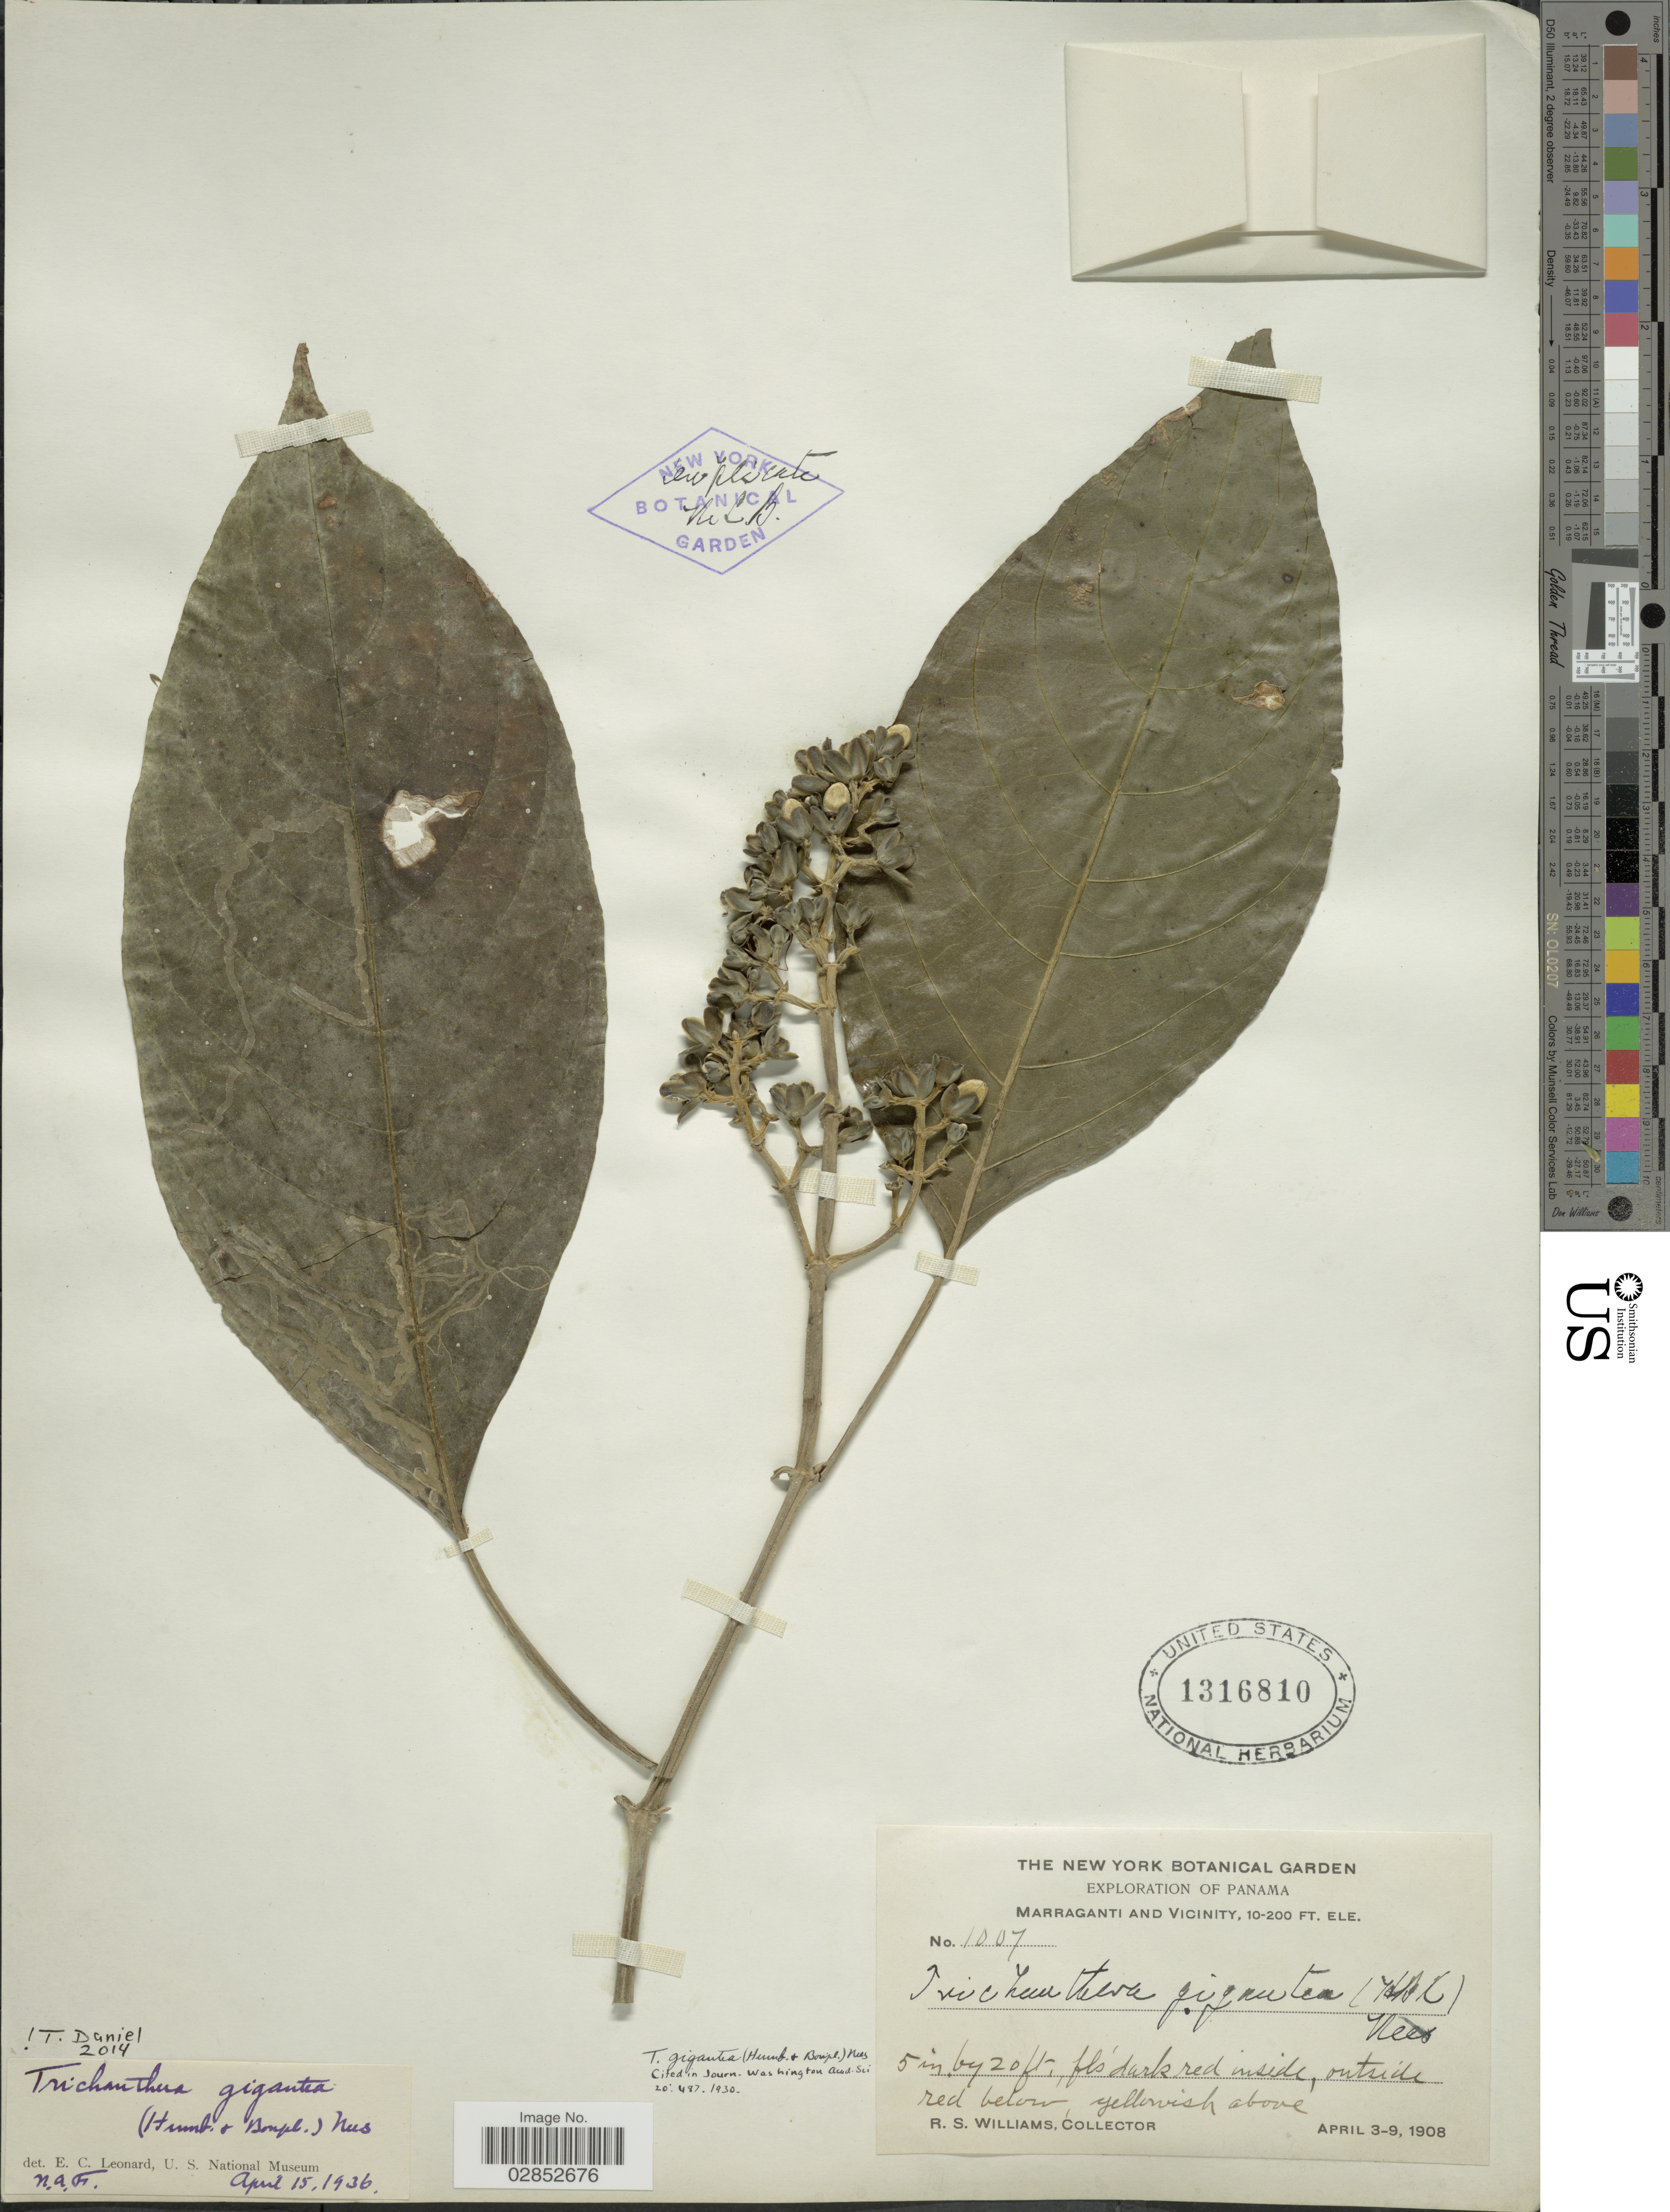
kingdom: Plantae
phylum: Tracheophyta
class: Magnoliopsida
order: Lamiales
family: Acanthaceae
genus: Trichanthera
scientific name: Trichanthera gigantea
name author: (Bonpl.) Nees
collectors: R. S. Williams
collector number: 1007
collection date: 1908-04-03/1908-04-09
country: Panama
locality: Marraganti and vicinity.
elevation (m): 3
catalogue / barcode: US 1316810